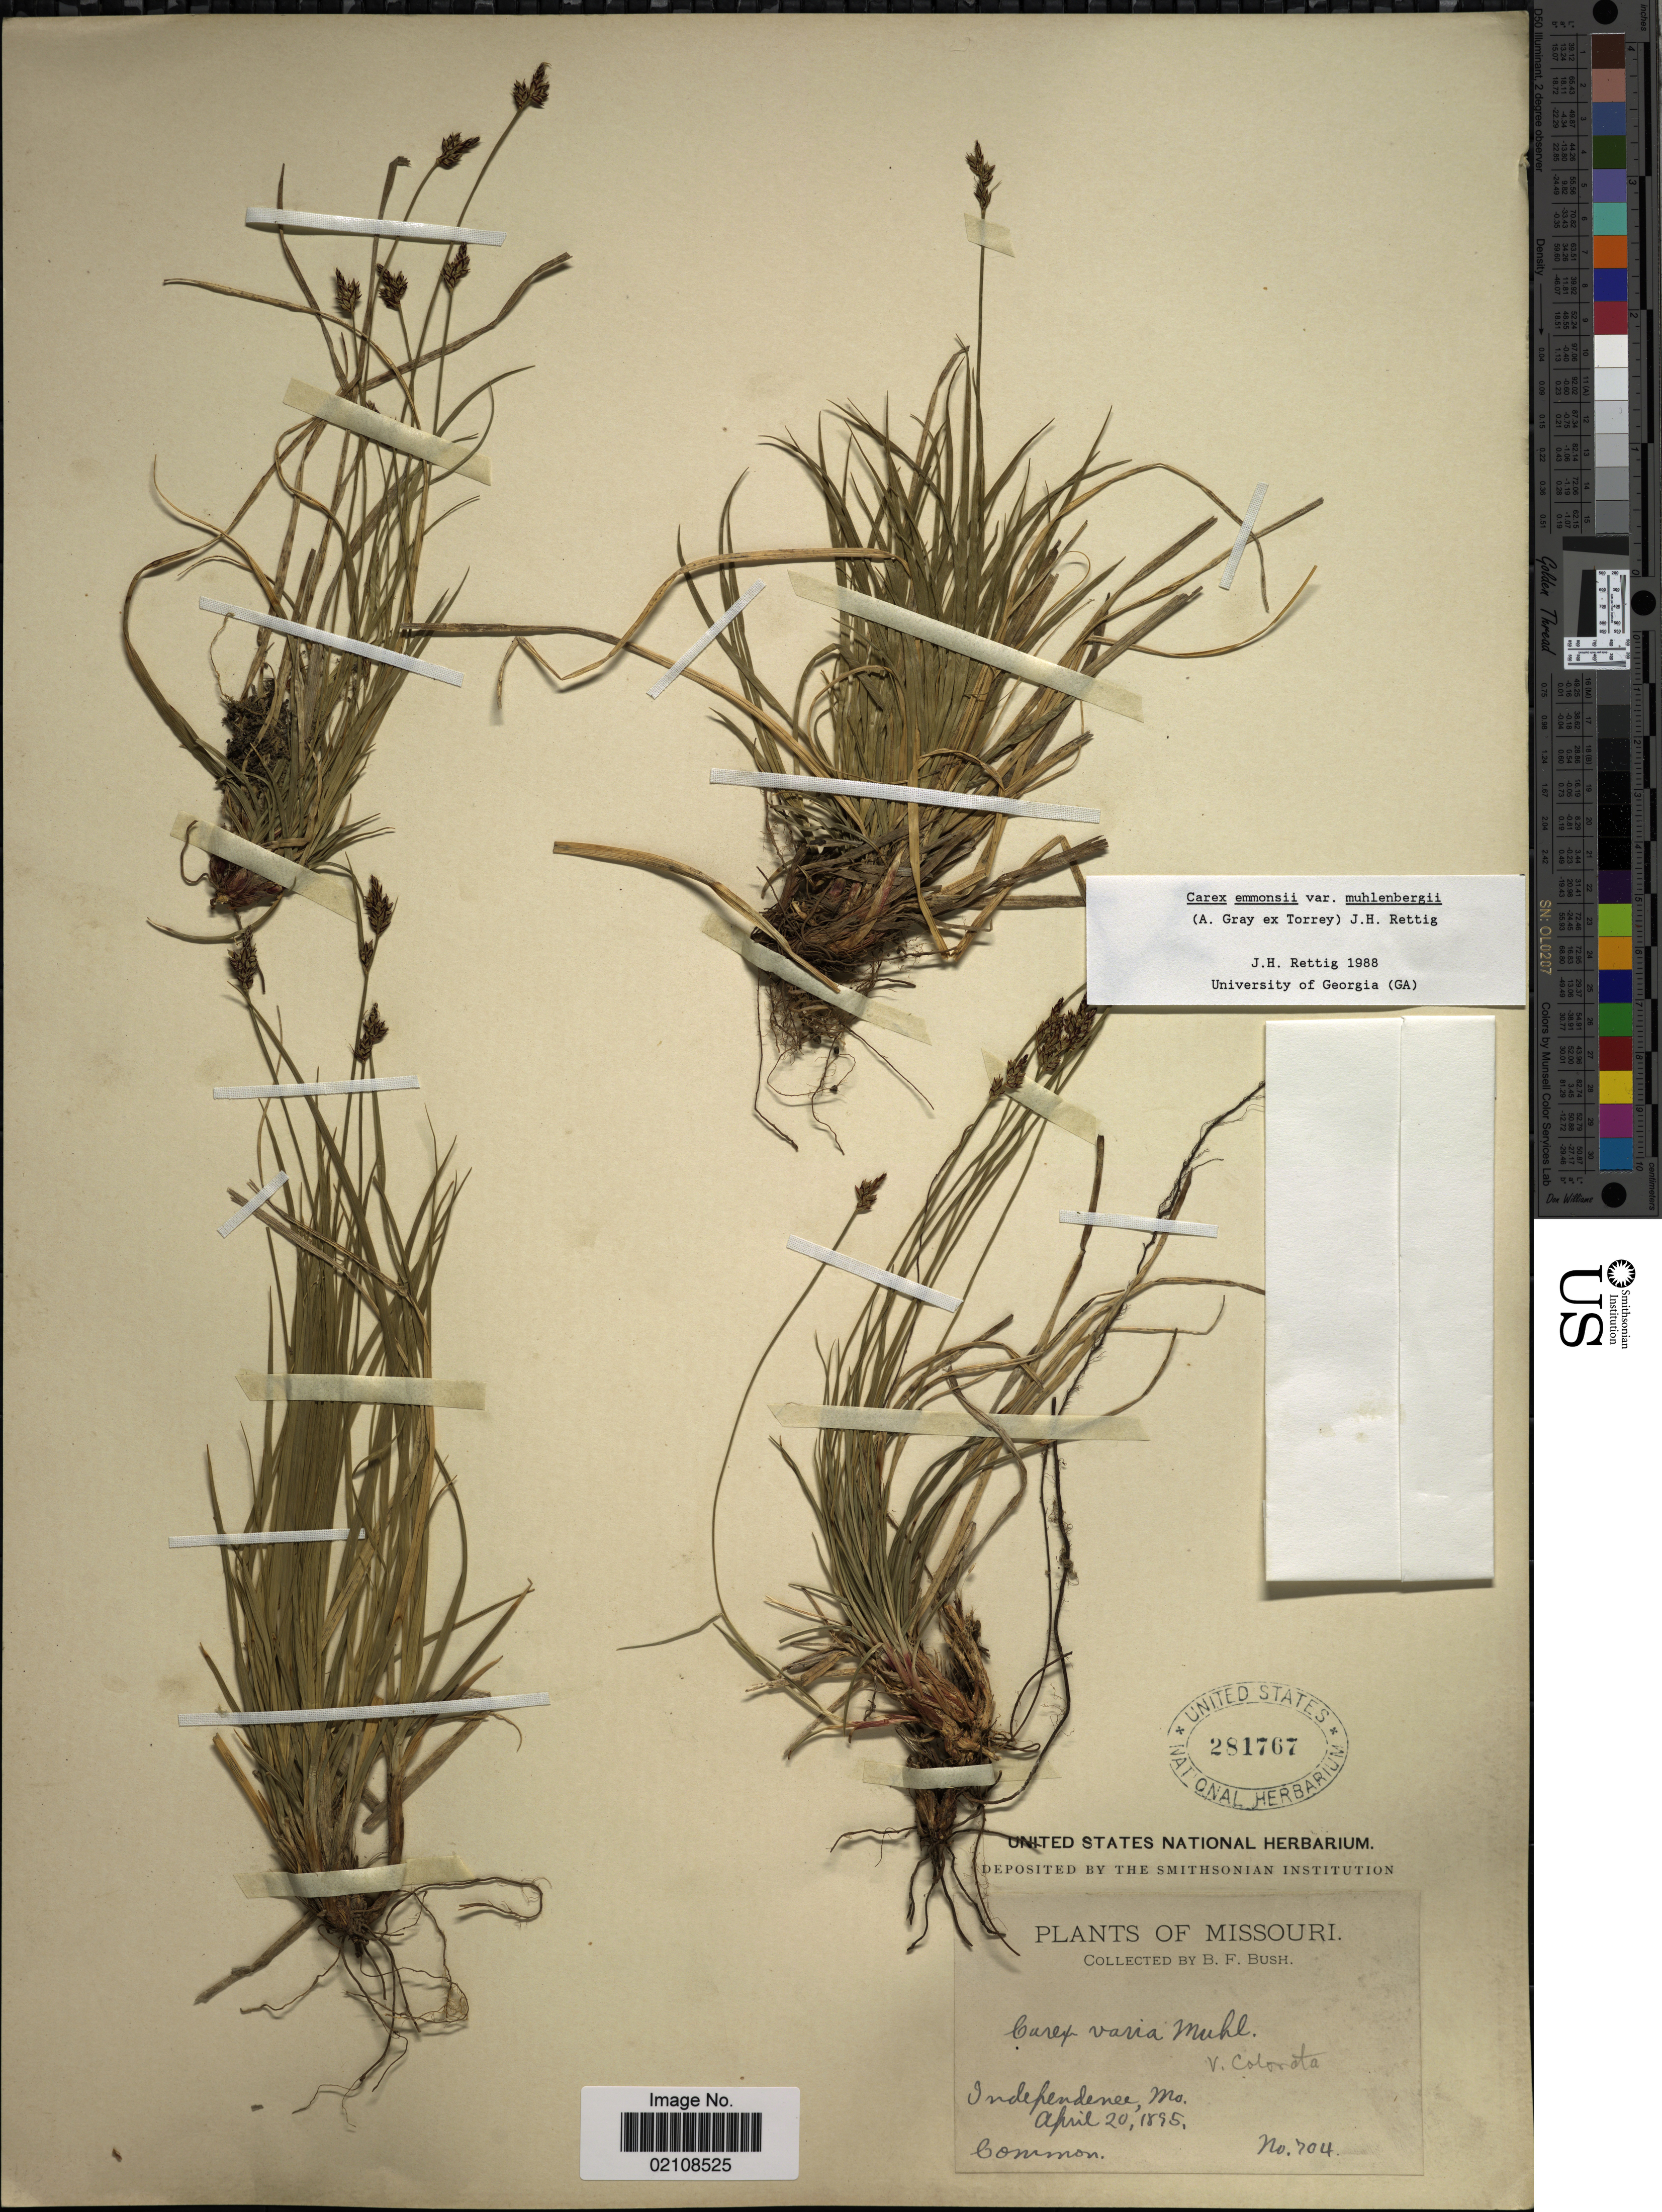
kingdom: Plantae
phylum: Tracheophyta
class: Liliopsida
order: Poales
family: Cyperaceae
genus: Carex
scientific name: Carex albicans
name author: Willd. ex Spreng.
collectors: B. F. Bush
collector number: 704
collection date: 1895-04-20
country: United States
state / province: Missouri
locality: Independence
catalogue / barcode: US 281767